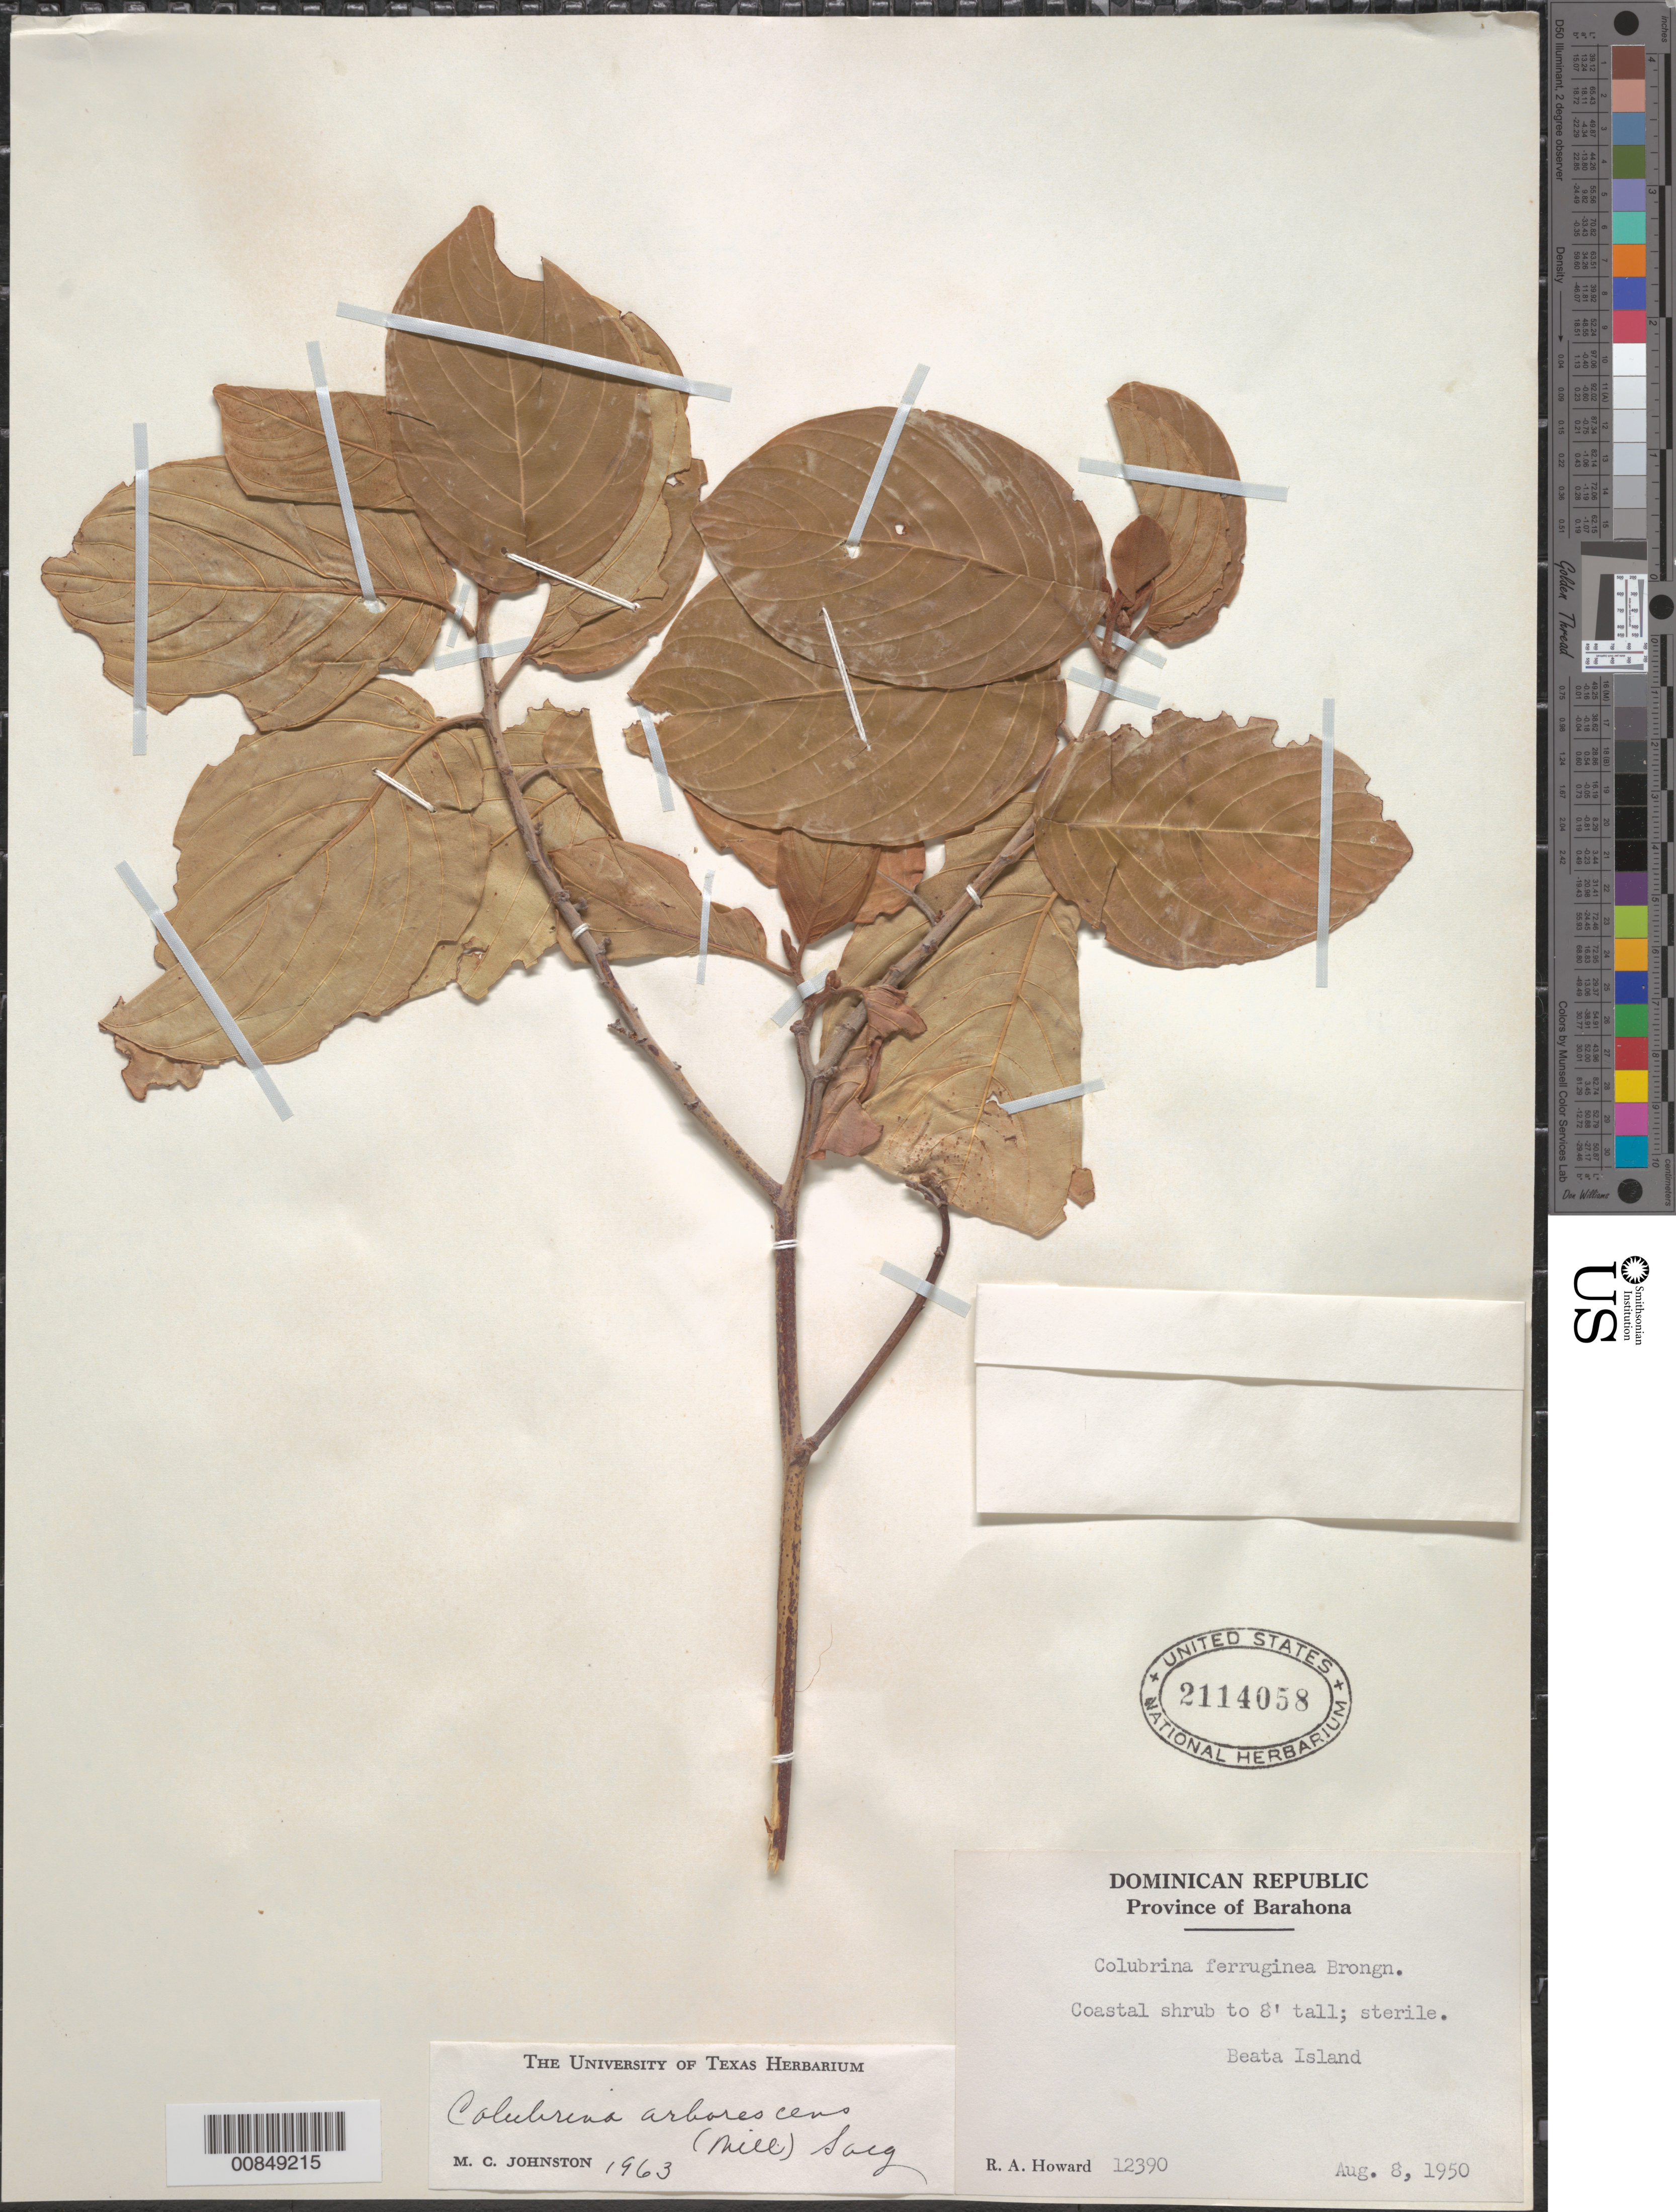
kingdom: Plantae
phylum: Tracheophyta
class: Magnoliopsida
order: Rosales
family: Rhamnaceae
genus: Colubrina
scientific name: Colubrina arborescens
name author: (Mill.) Sarg.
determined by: Johnston, Marshall C.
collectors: R. A. Howard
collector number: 12390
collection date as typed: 08 Aug 1950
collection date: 1950-08-08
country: Dominican Republic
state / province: Barahona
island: Isla Beata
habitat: Coastal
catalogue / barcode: US 2114058